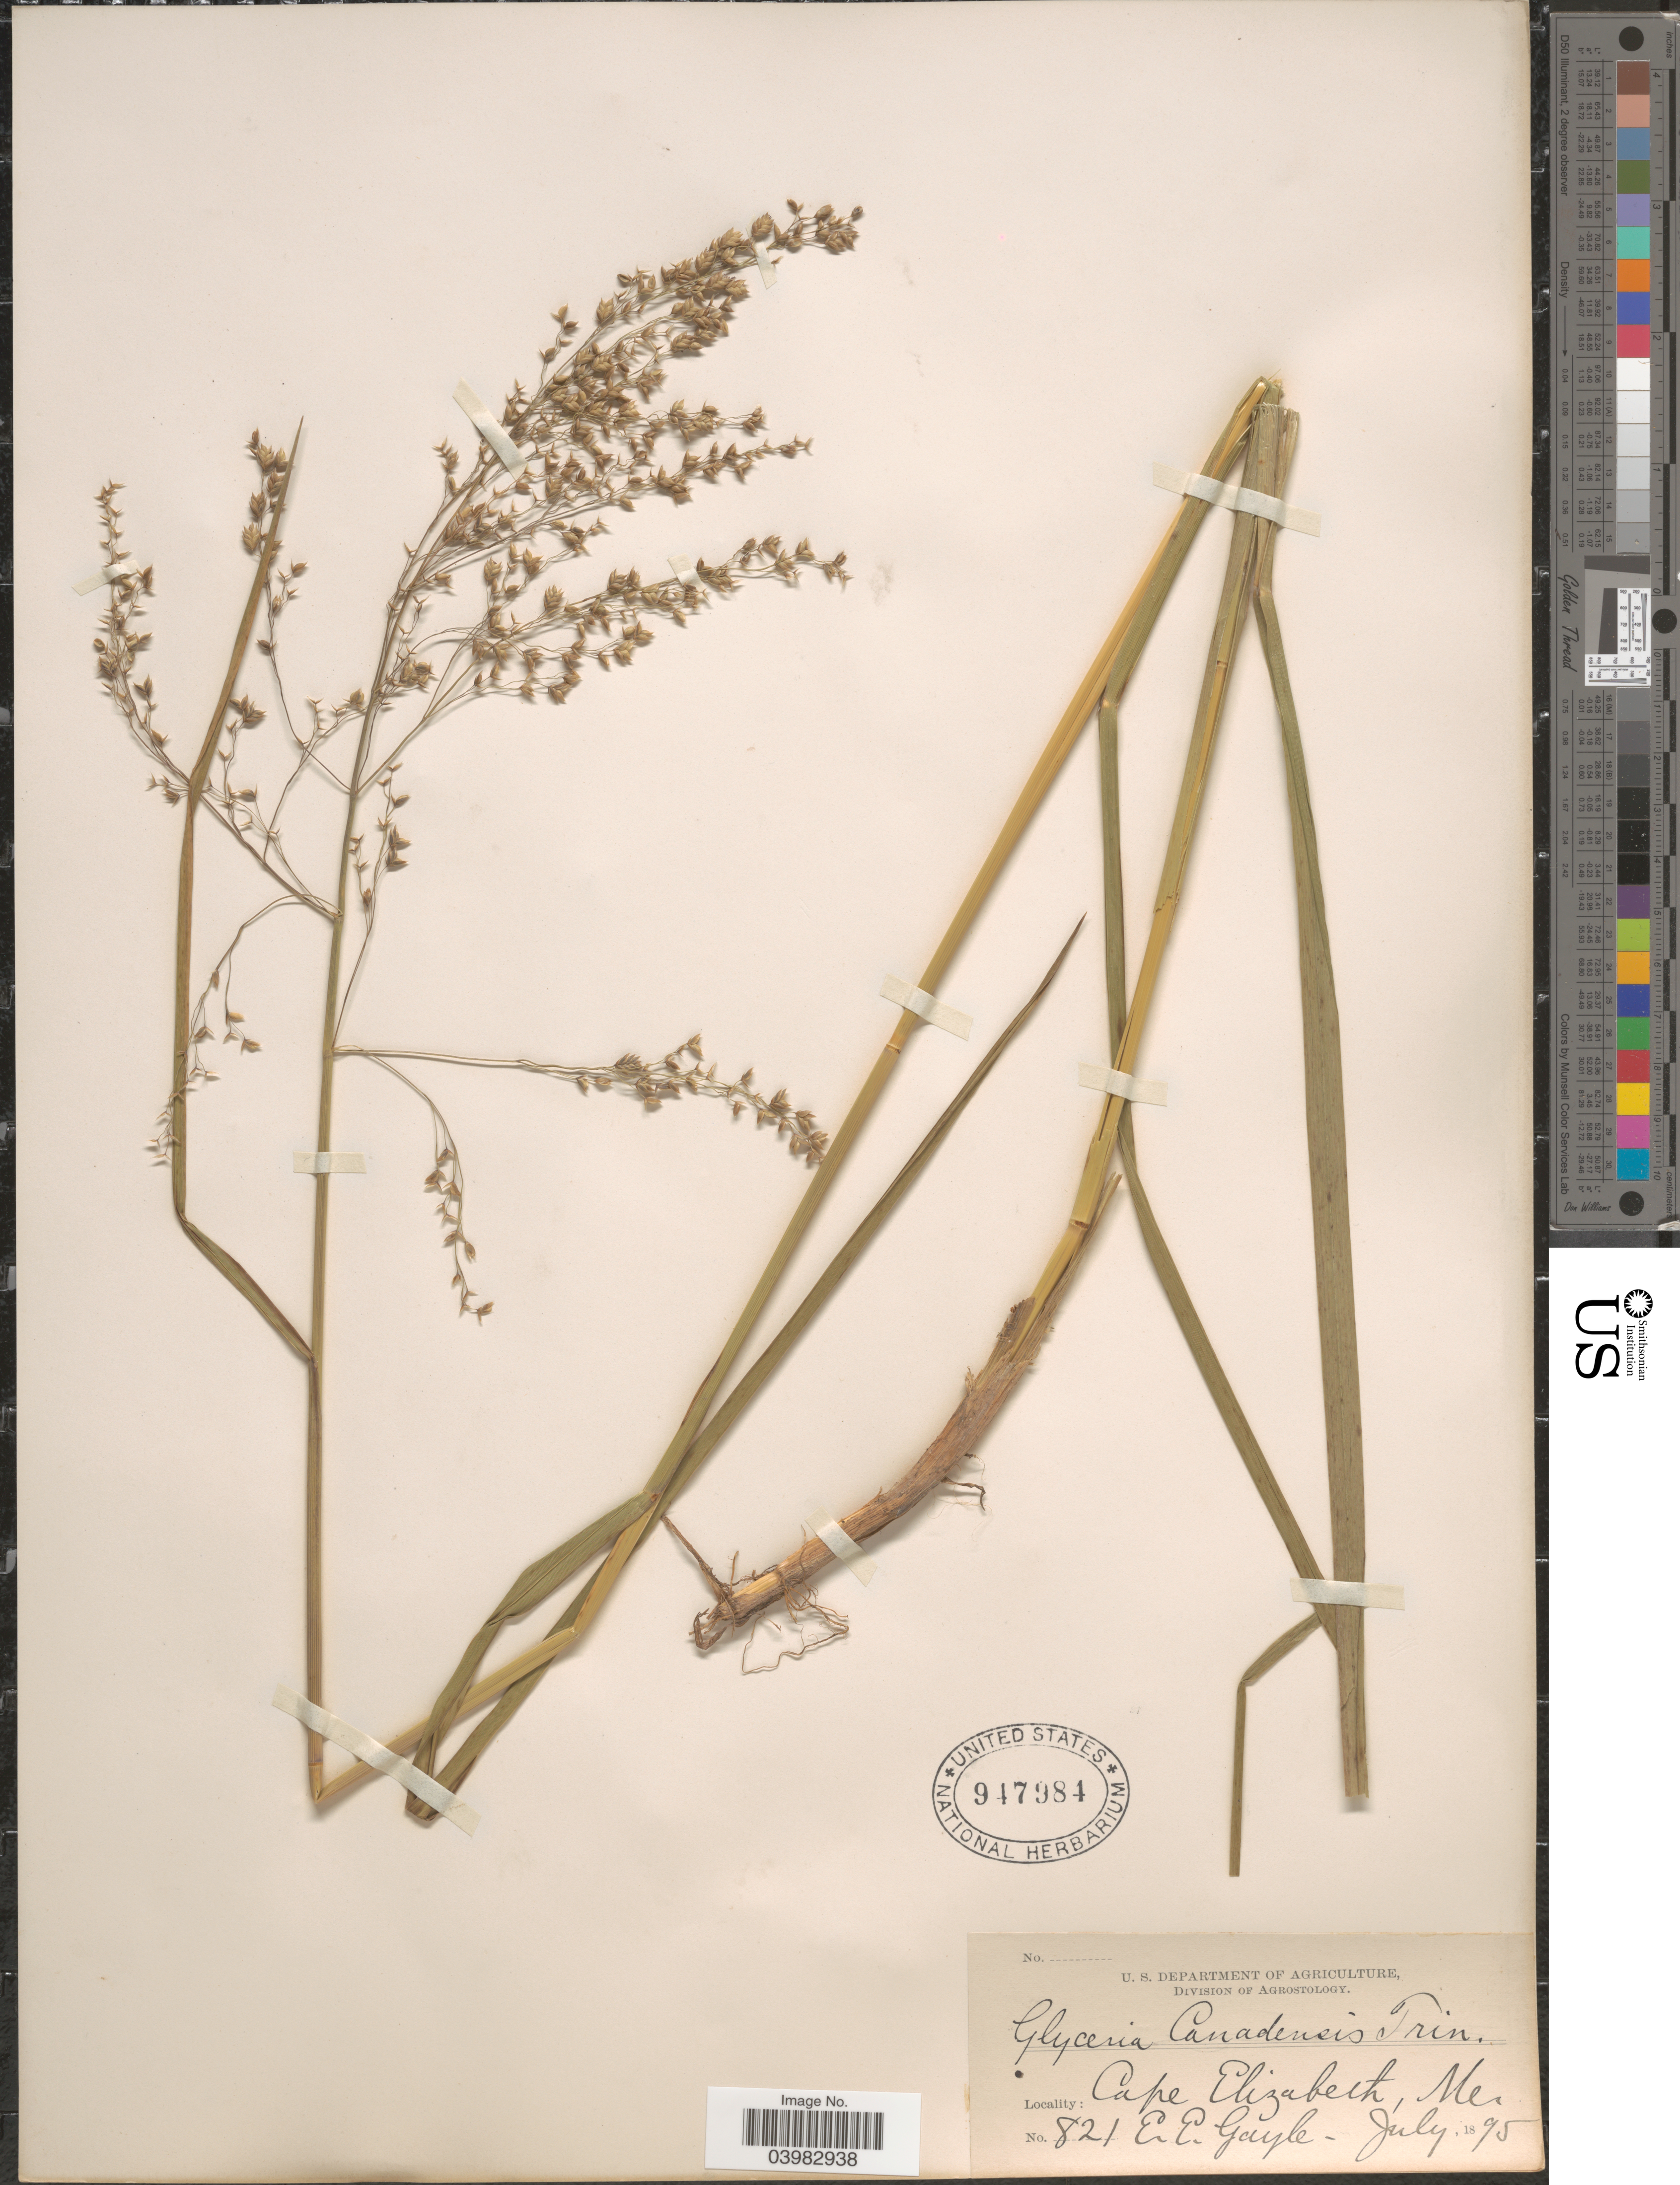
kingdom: Plantae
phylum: Tracheophyta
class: Liliopsida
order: Poales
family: Poaceae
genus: Glyceria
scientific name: Glyceria canadensis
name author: (Michx.) Trin.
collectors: E. Gayle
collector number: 821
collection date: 1895-07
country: United States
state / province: Maine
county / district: Cumberland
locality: Cape Elizabeth.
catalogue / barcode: US 947984